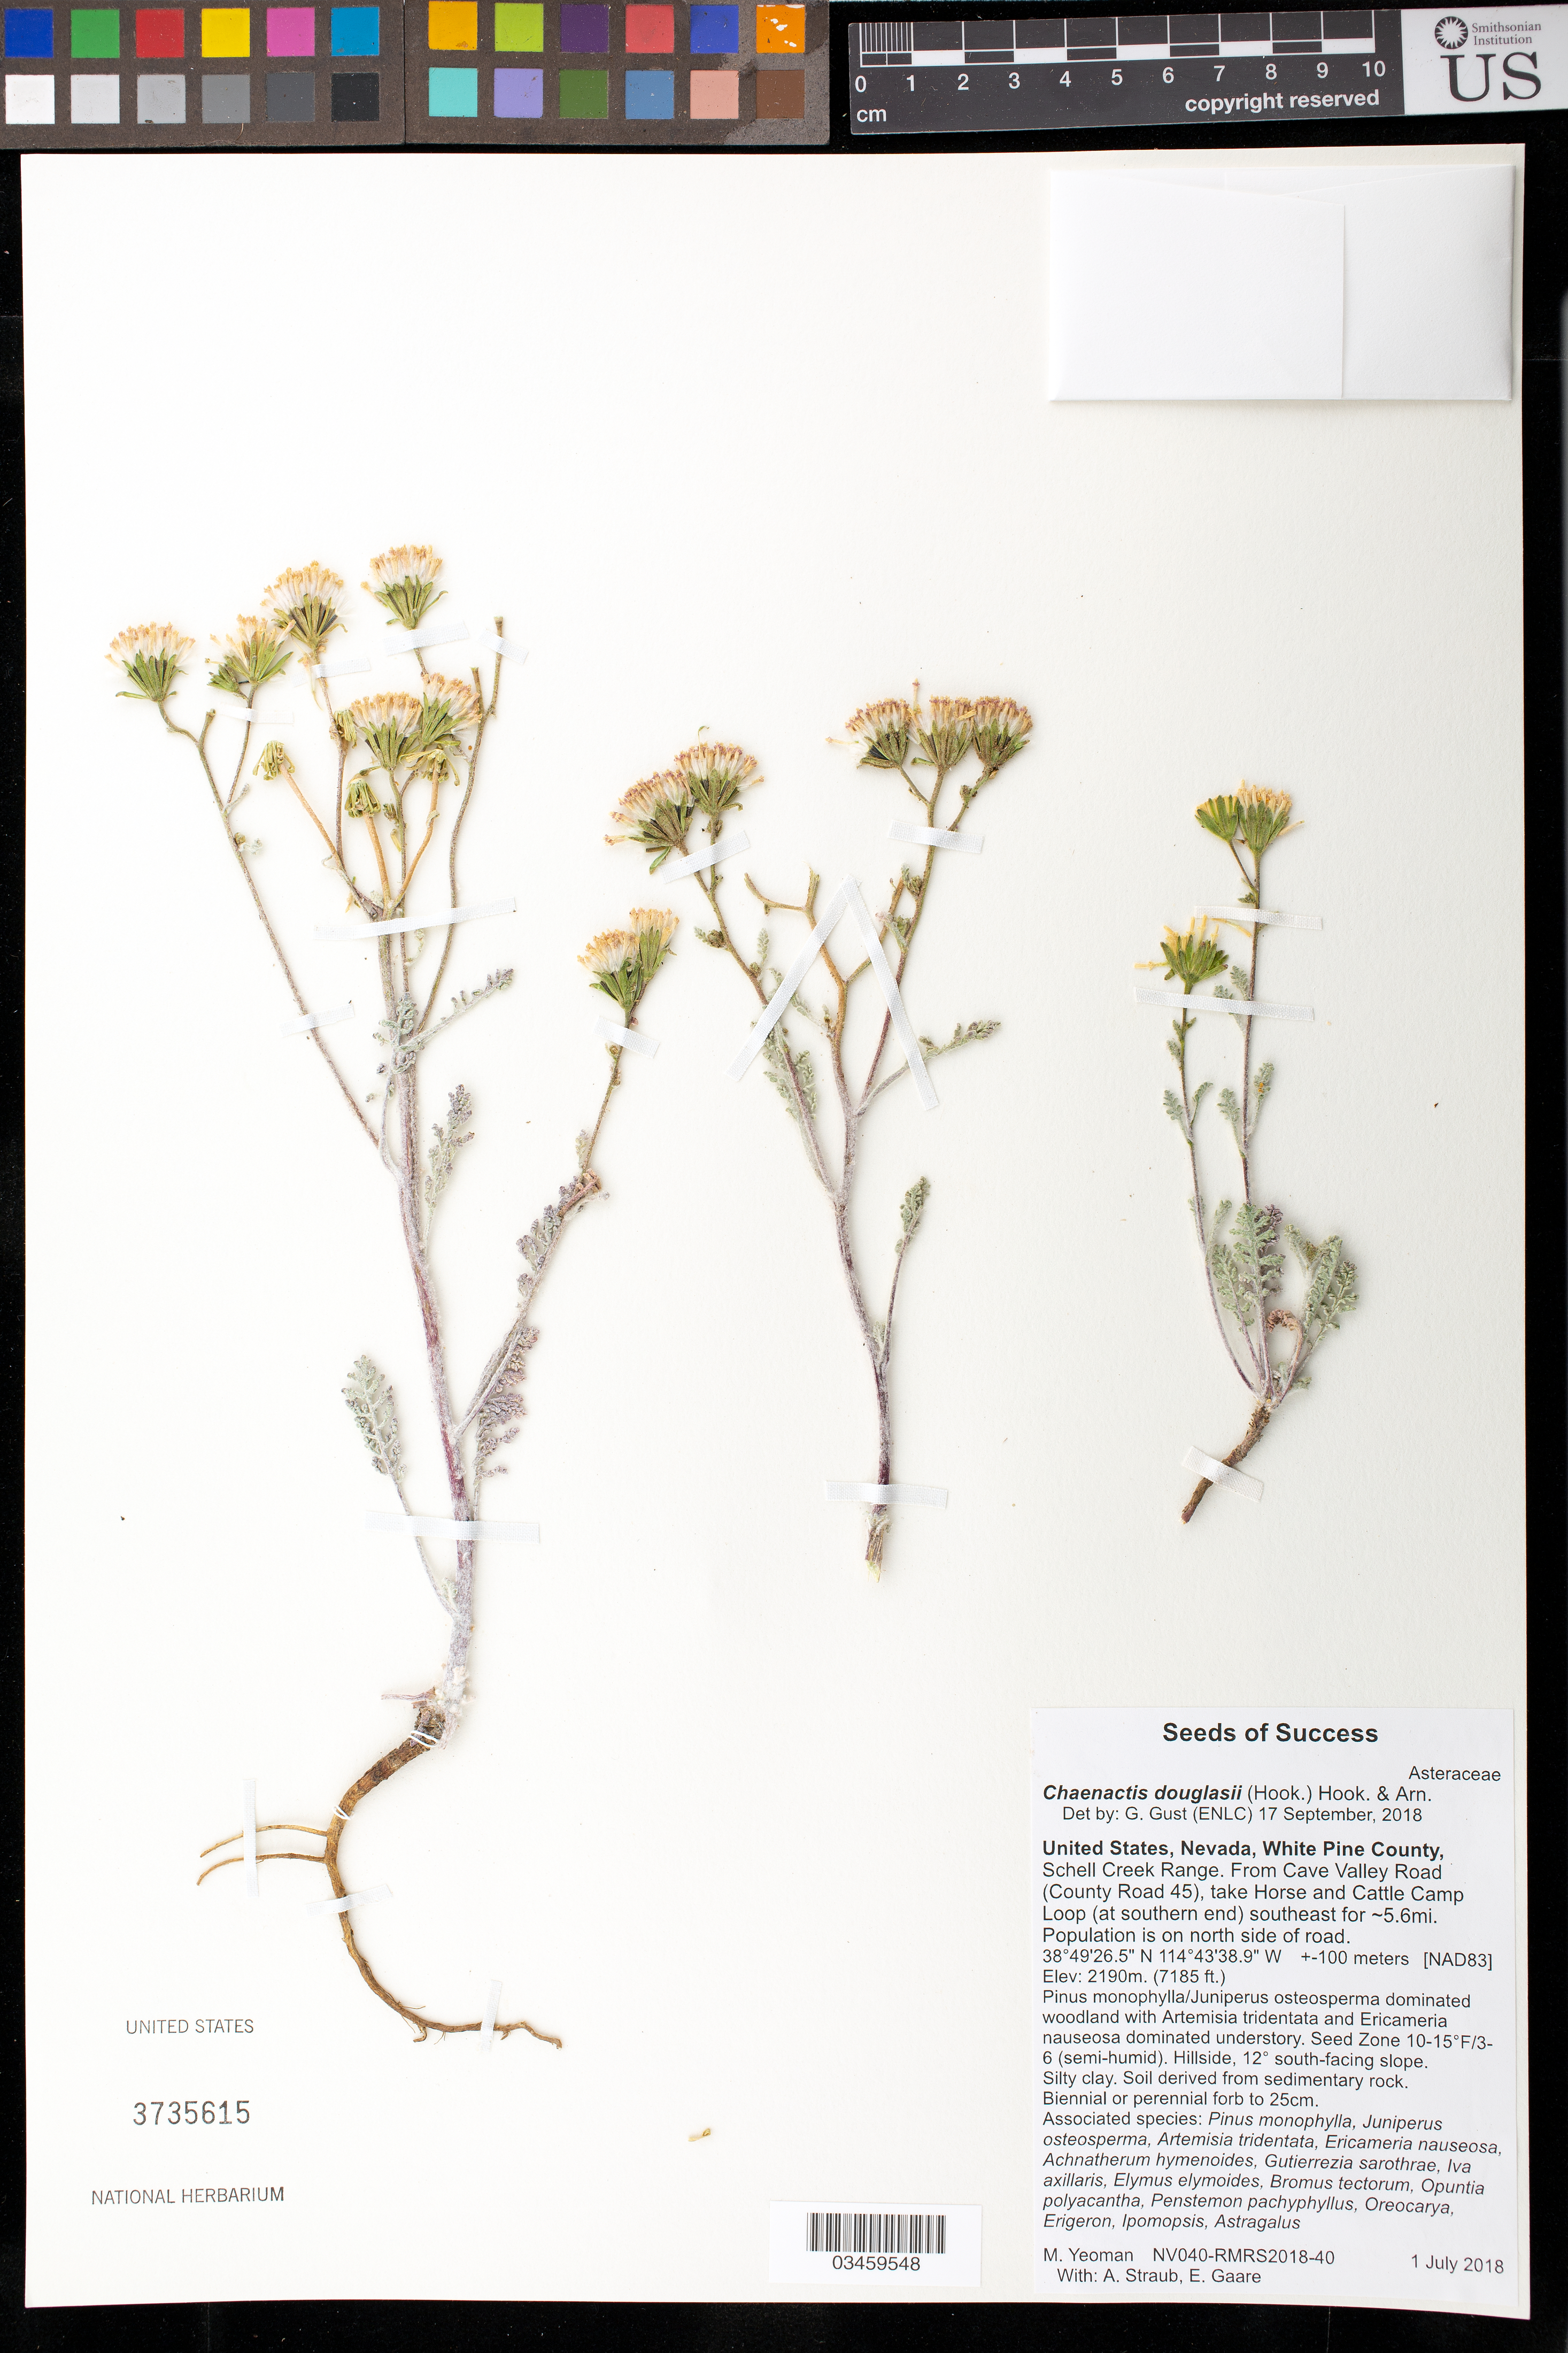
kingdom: Plantae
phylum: Tracheophyta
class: Magnoliopsida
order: Asterales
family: Asteraceae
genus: Chaenactis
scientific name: Chaenactis douglasii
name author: Hook. & Arn.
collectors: M. Yeoman, A. Straub & E. Gaare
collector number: NV040-RMRS2018-40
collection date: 2018-07-01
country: United States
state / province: Nevada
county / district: White Pine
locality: Schell Creek Range, from Cave Valley Road (County Rd 45), take Horse and Cattle Camp Loop SE for 5.6 mi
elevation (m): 2190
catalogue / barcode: US 3735615